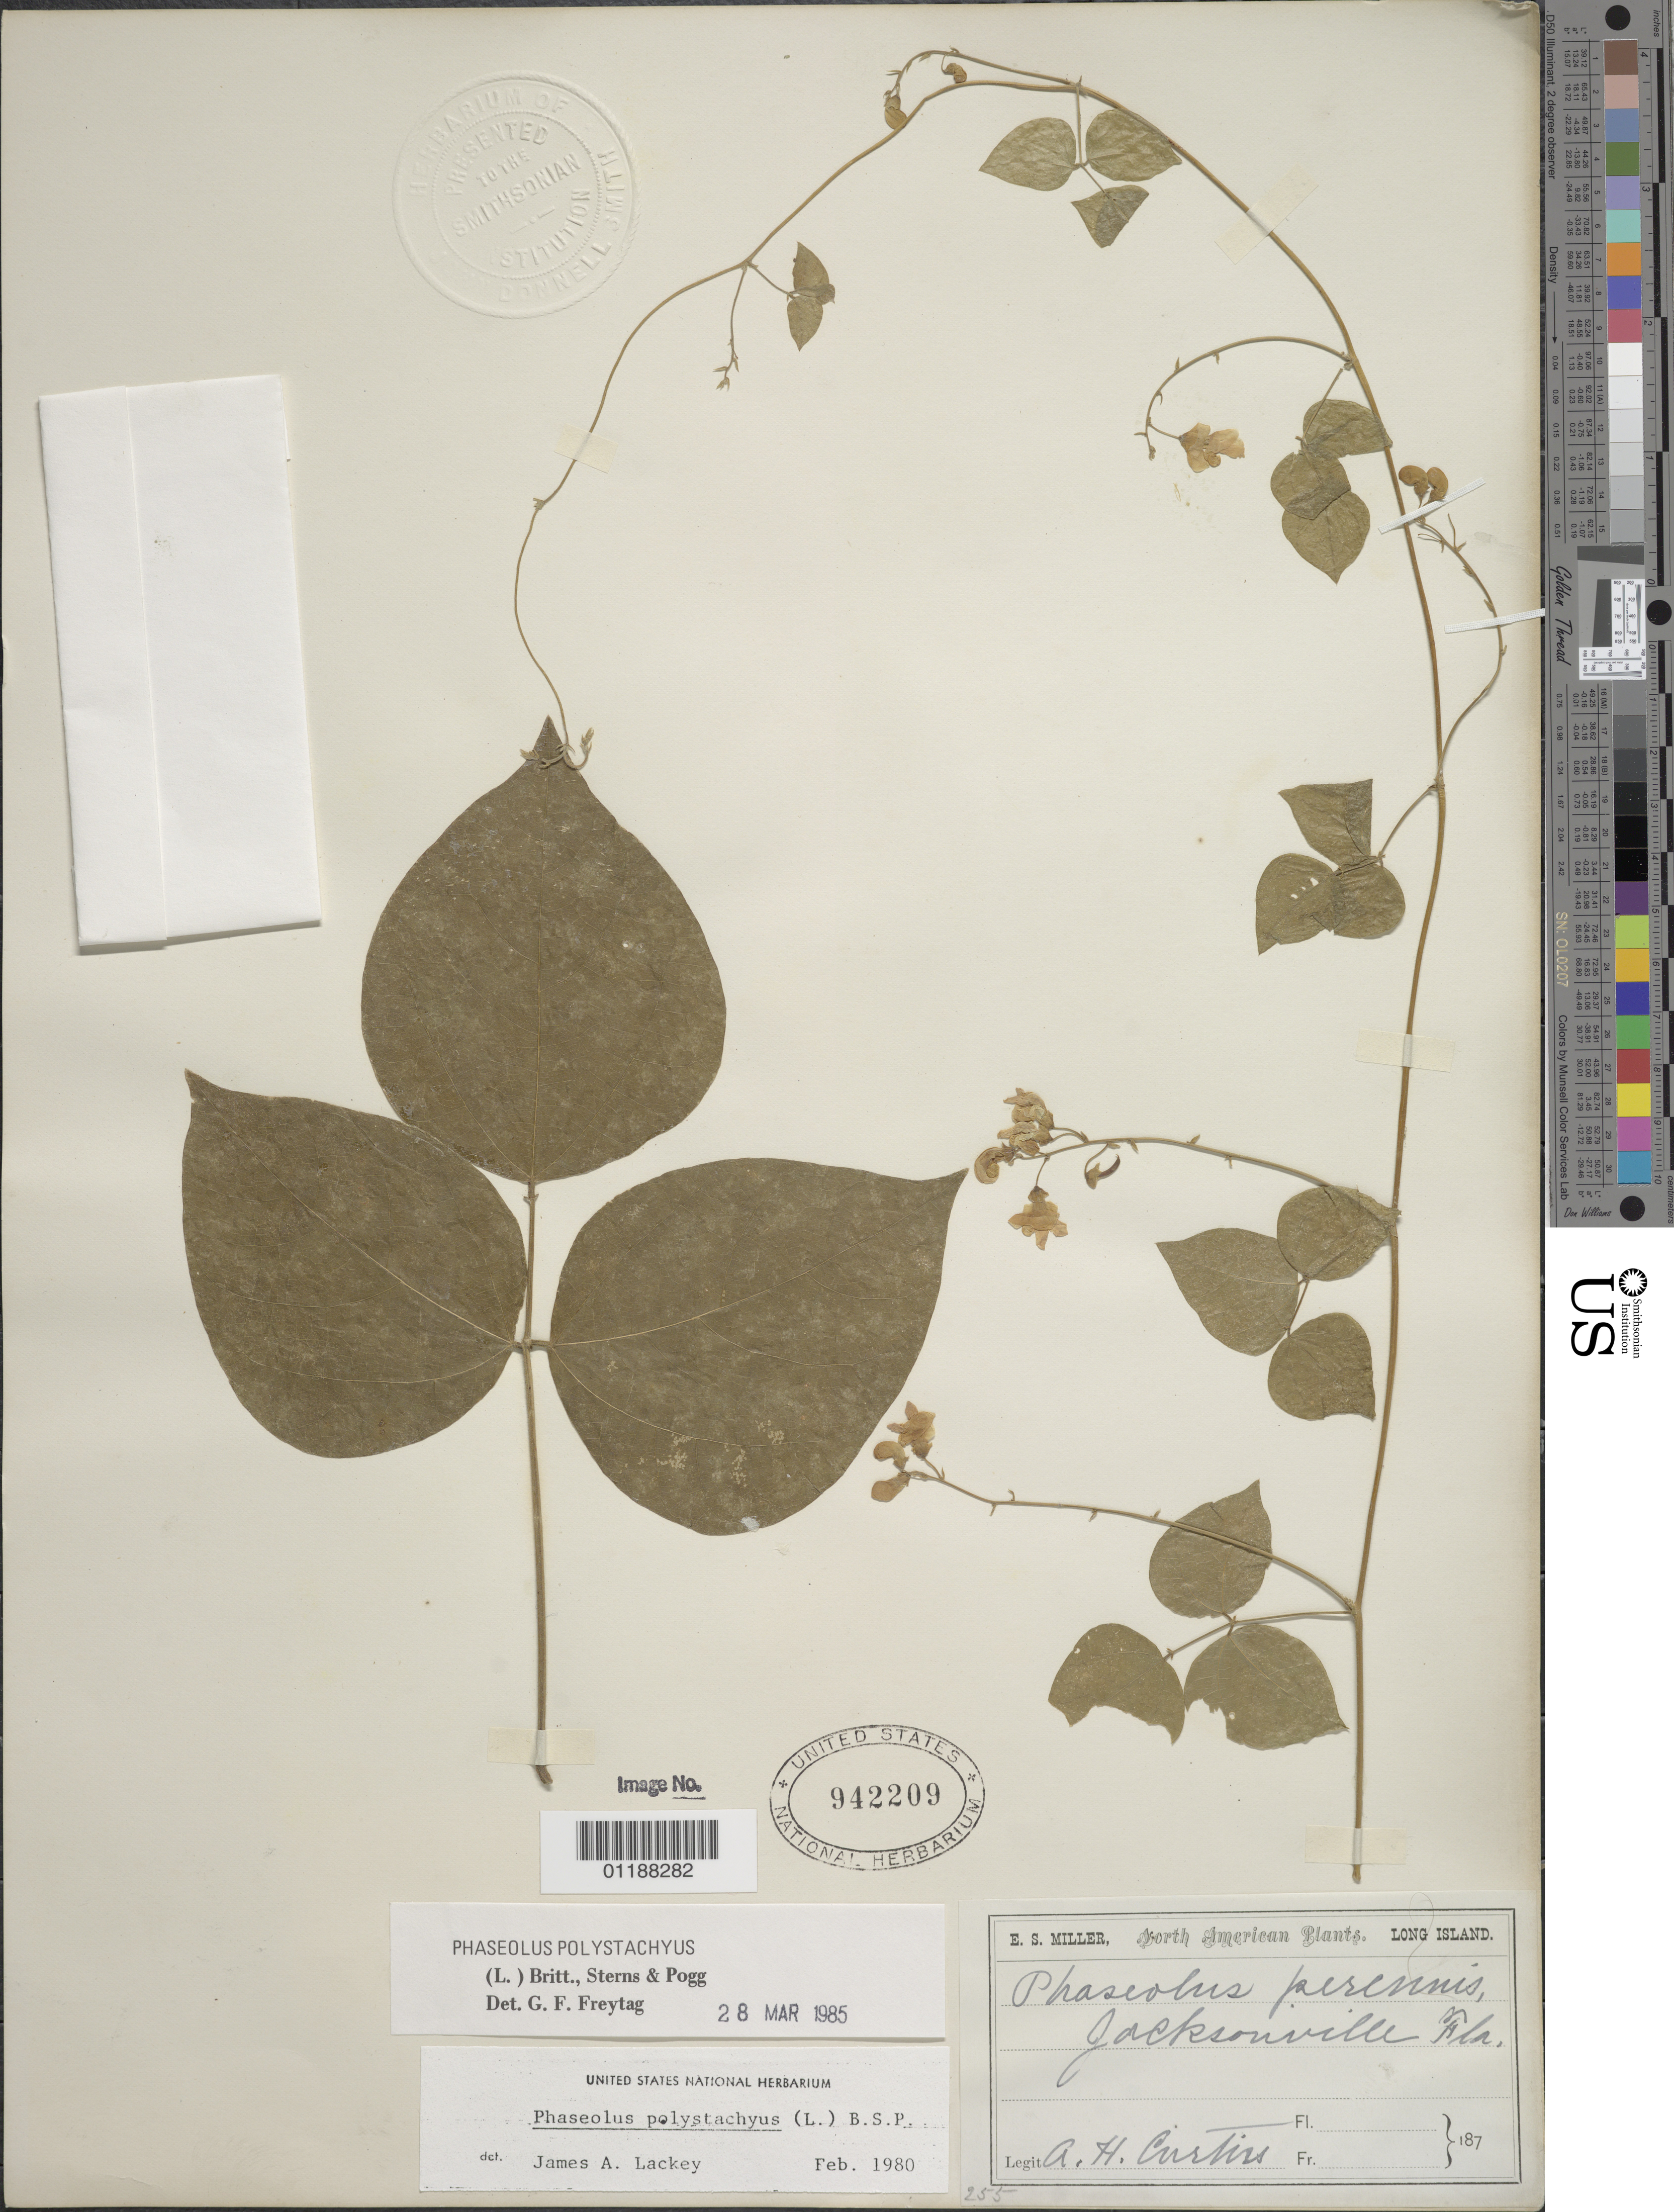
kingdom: Plantae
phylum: Tracheophyta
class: Magnoliopsida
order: Fabales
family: Fabaceae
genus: Phaseolus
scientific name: Phaseolus polystachios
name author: (L.) Britton, Stearns & Poggenb.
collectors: A. H. Curtiss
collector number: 255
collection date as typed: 187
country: United States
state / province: Florida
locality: Jacksonville.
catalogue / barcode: US 942209